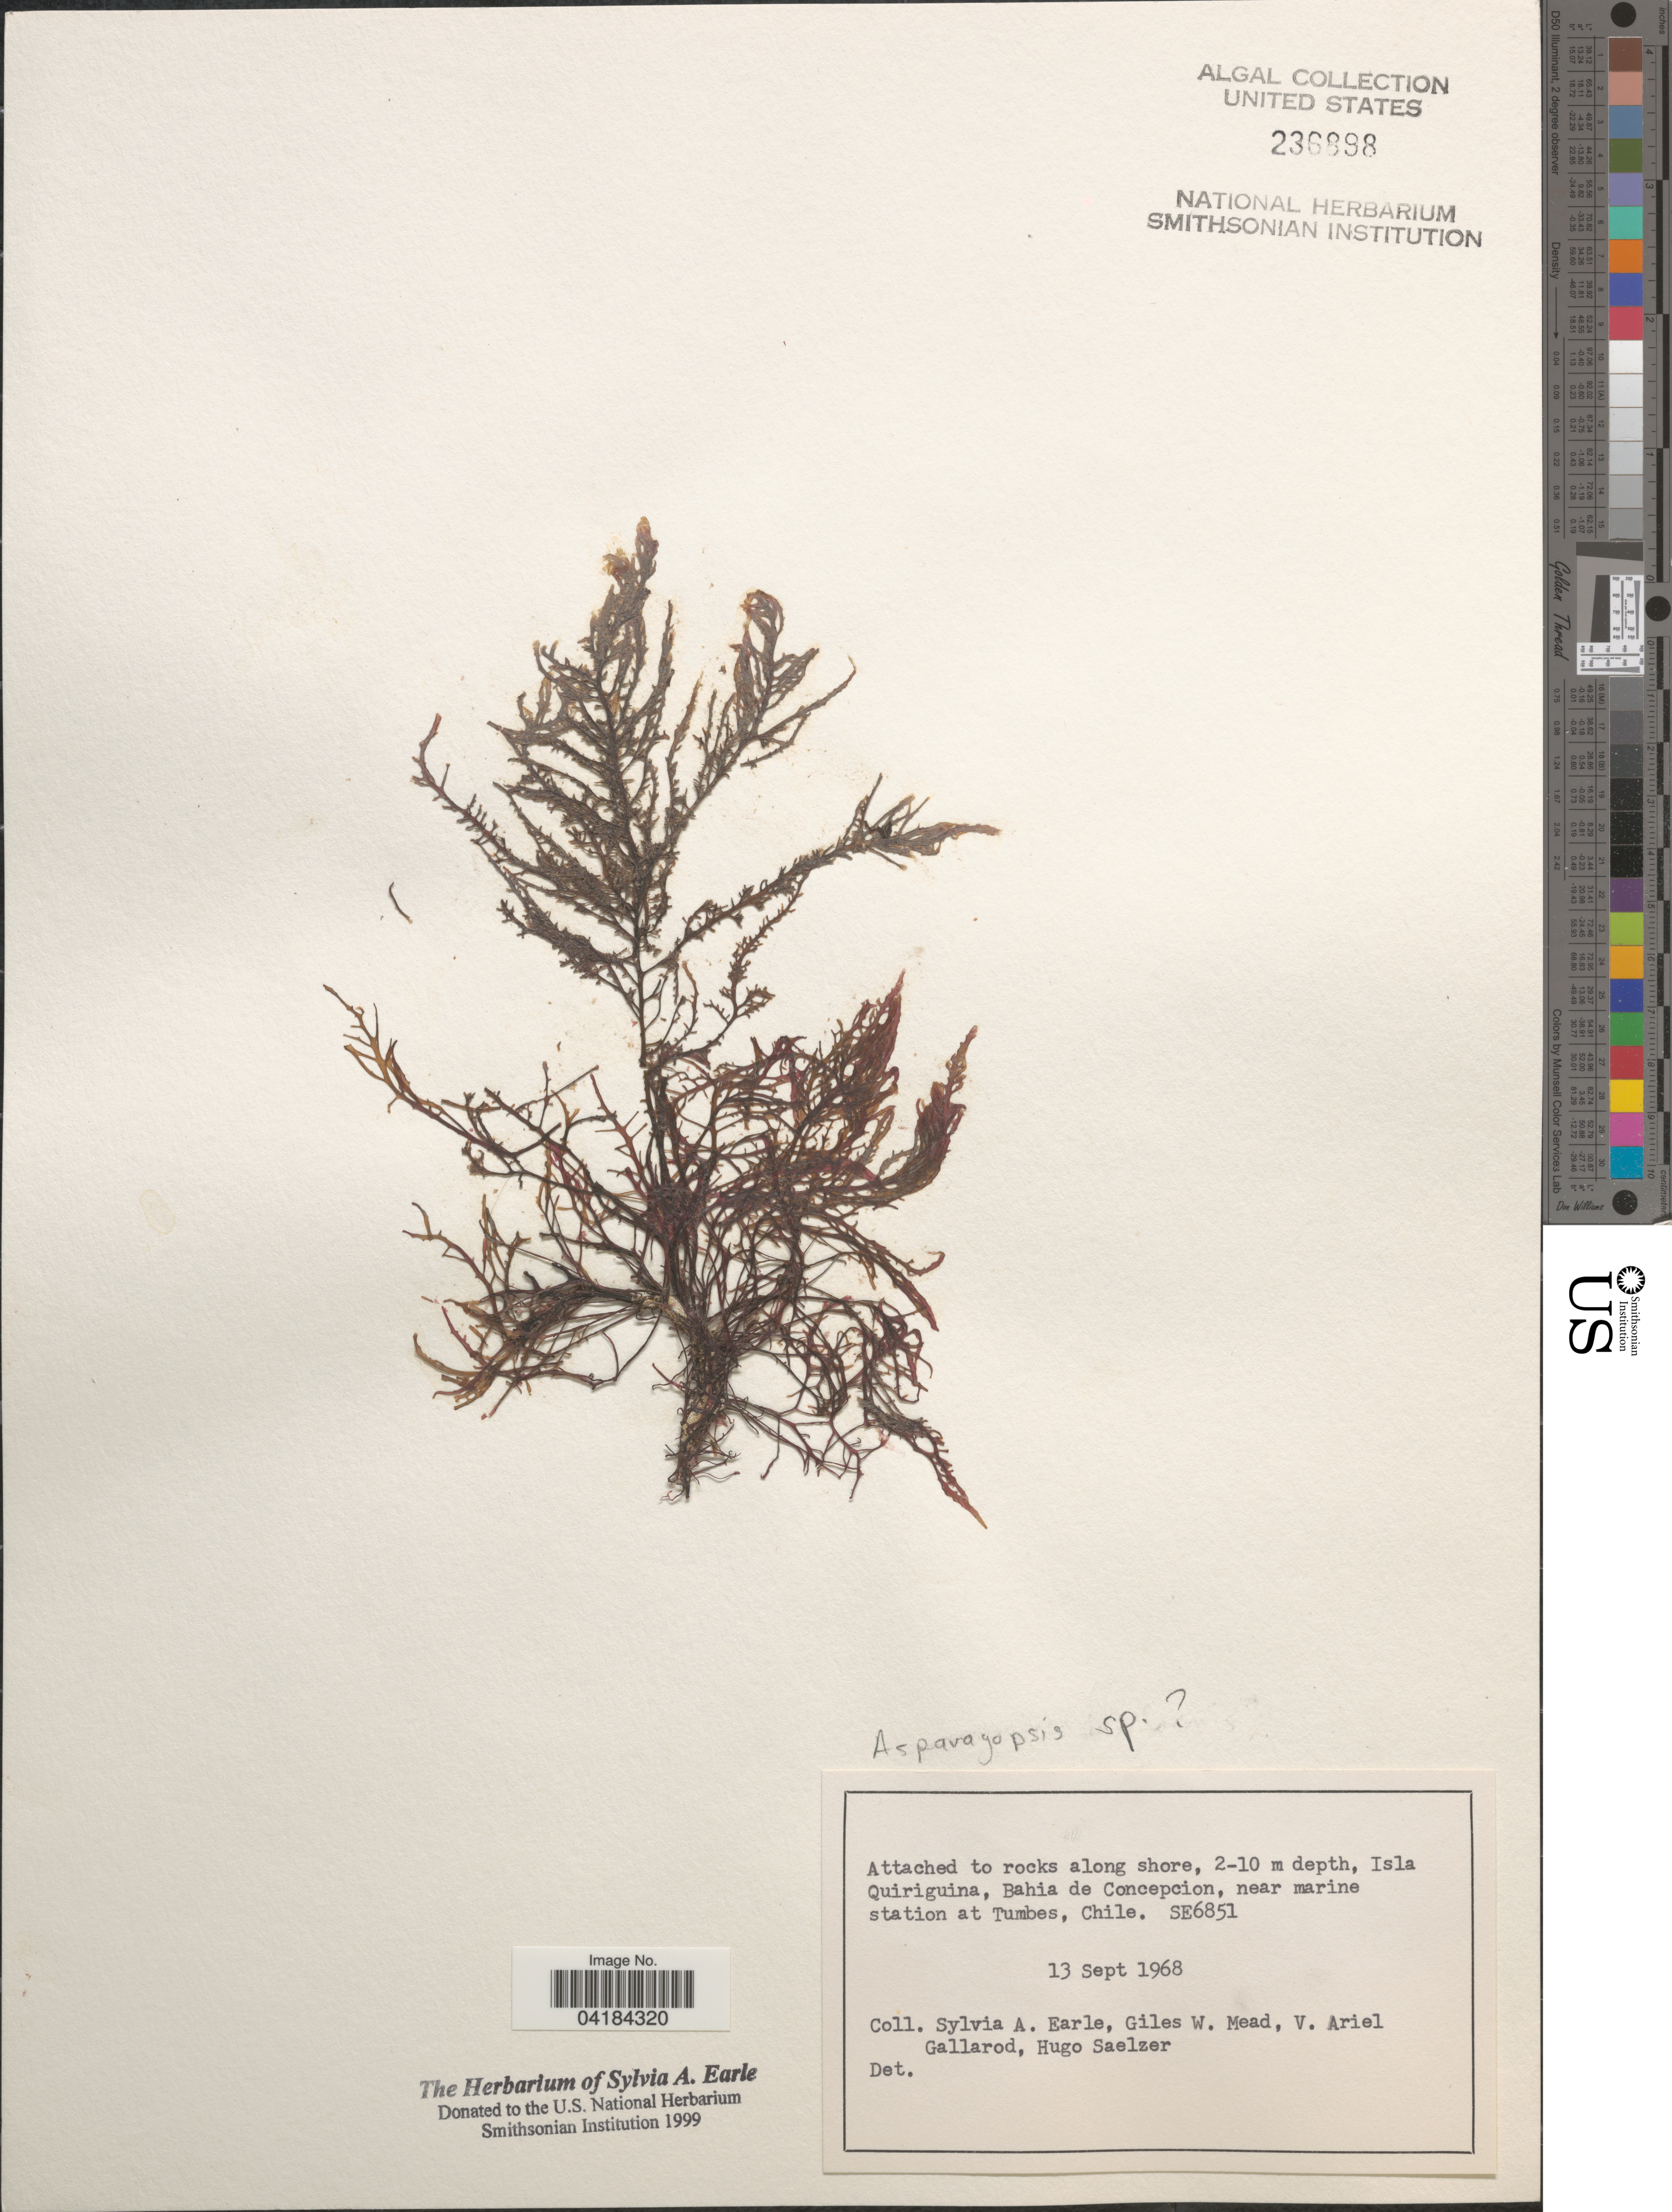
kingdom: Plantae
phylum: Rhodophyta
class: Florideophyceae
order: Bonnemaisoniales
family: Bonnemaisoniaceae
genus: Asparagopsis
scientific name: Asparagopsis sp.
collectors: S. A. Earle, G. W. Mead, V. Gallardo & H. Saelzer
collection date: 1968-09-13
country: Chile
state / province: Bio-Bío (VIII)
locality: Isla Quiriguina [ = Quiriquina], Bahia de Concepcion, near marine station at Tumbes. SE6851.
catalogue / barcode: US 236898